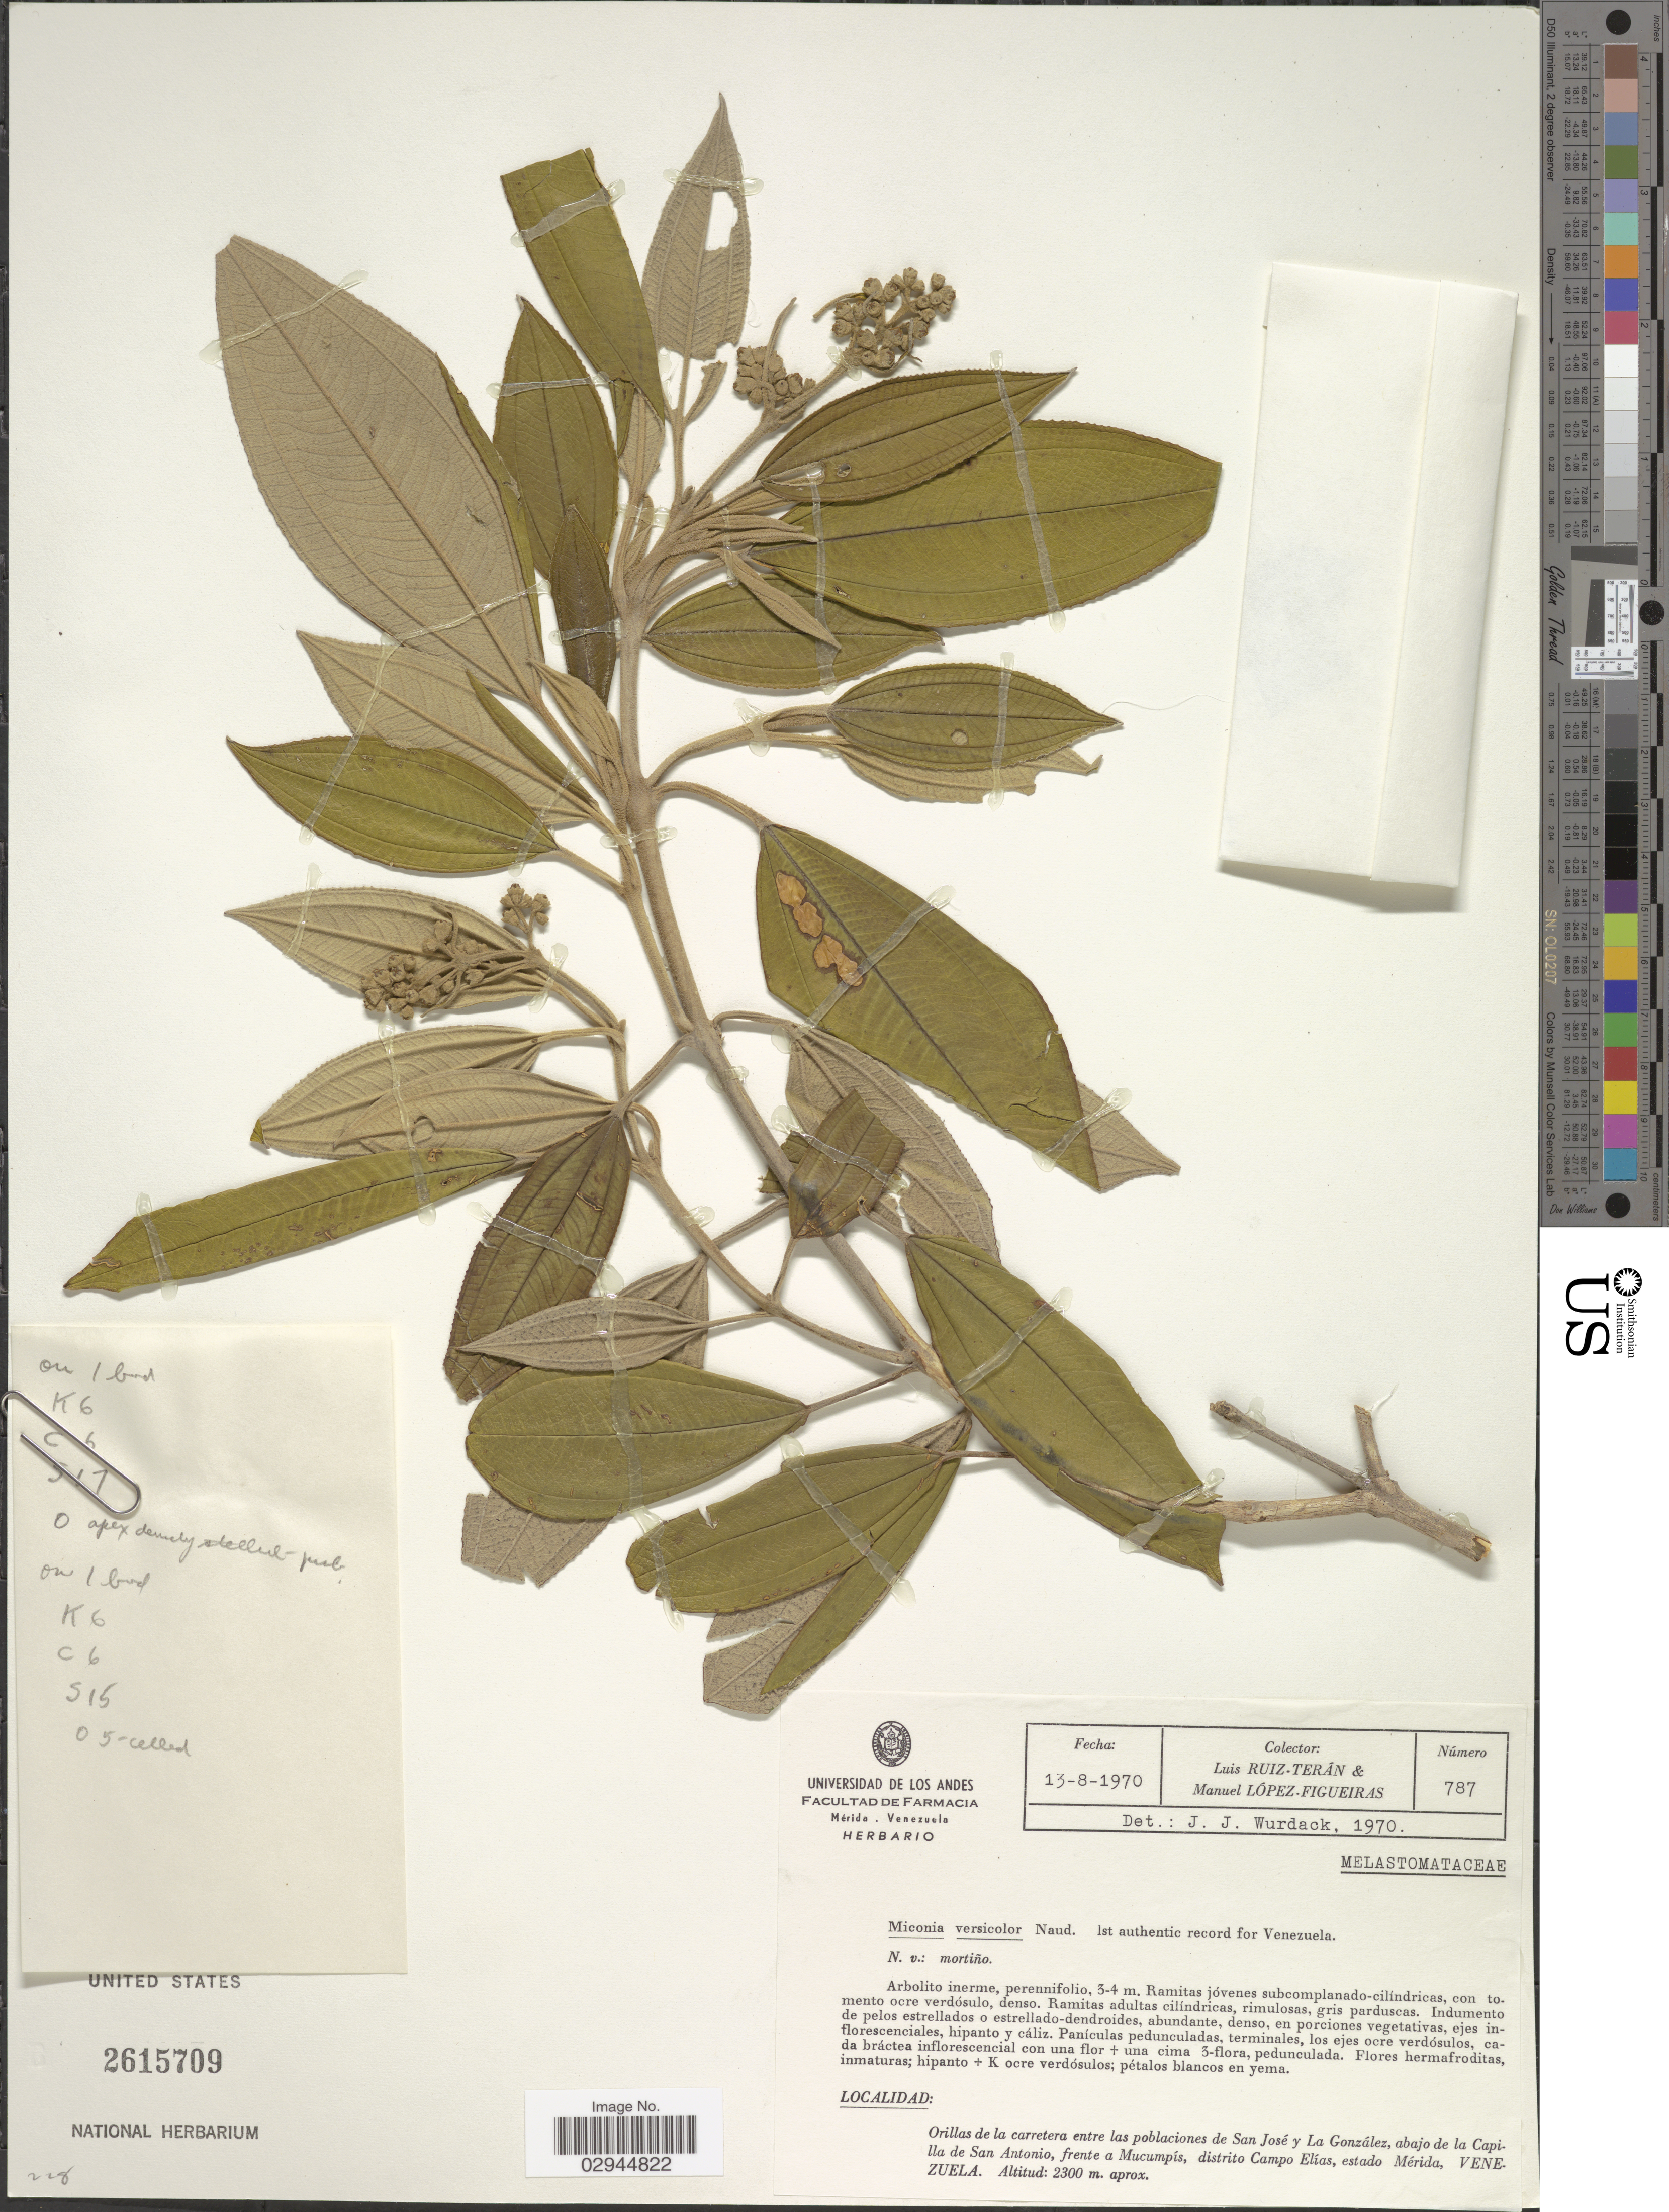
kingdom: Plantae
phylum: Tracheophyta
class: Magnoliopsida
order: Myrtales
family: Melastomataceae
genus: Miconia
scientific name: Miconia versicolor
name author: Naudin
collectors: L. E. Ruíz-Terán & M. López Figueiras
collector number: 787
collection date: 1970-08-13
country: Venezuela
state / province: Mérida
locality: Orillas de la carretera entre las poblaciones de San José y la González, abajo de la Capilla de San Antonio, frente a Mucumpís, distrito Campo Elías.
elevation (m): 2300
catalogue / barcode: US 2615709